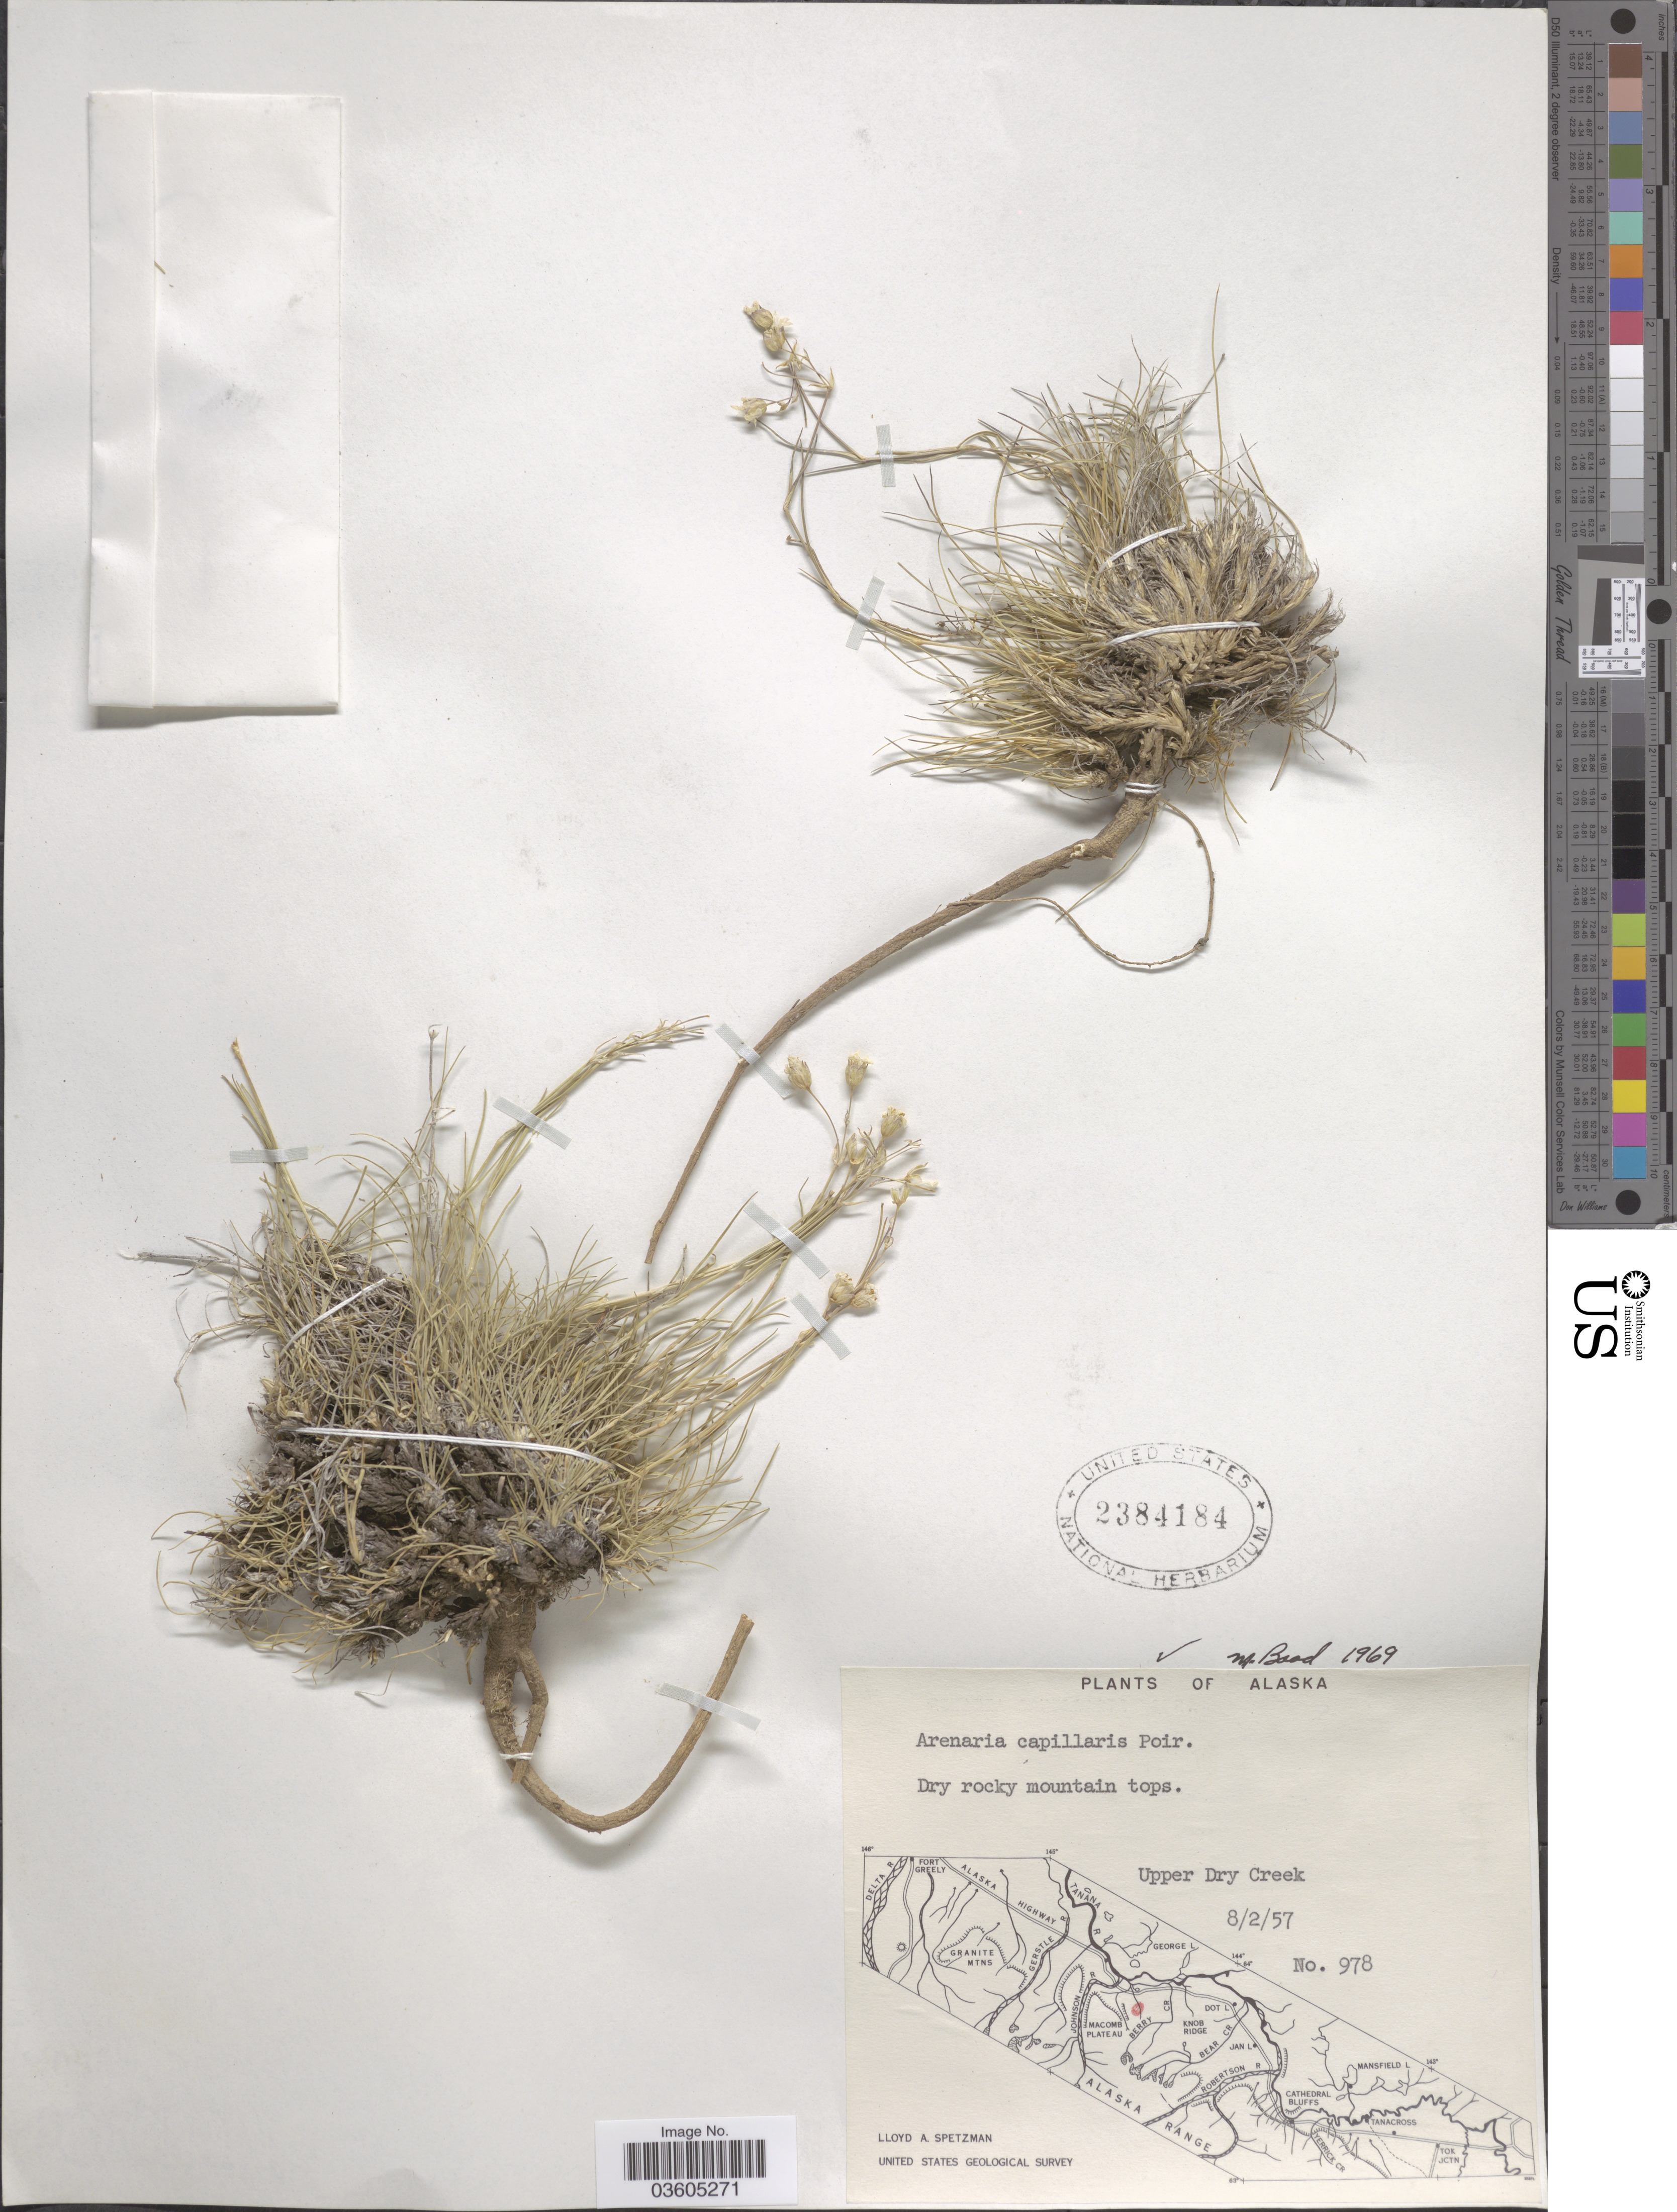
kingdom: Plantae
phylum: Tracheophyta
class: Magnoliopsida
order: Caryophyllales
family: Caryophyllaceae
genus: Eremogone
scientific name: Eremogone capillaris var. capillaris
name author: (Poir.) Fenzl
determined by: Strong, Mark T., (BOT), Smithsonian Institution - National Museum of Natural History (UNITED STATES)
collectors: L. Spetzman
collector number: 978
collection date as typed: Transcribed d/m/y: 2/8/57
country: United States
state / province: Alaska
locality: Upper Dry Creek.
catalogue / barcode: US 2384184